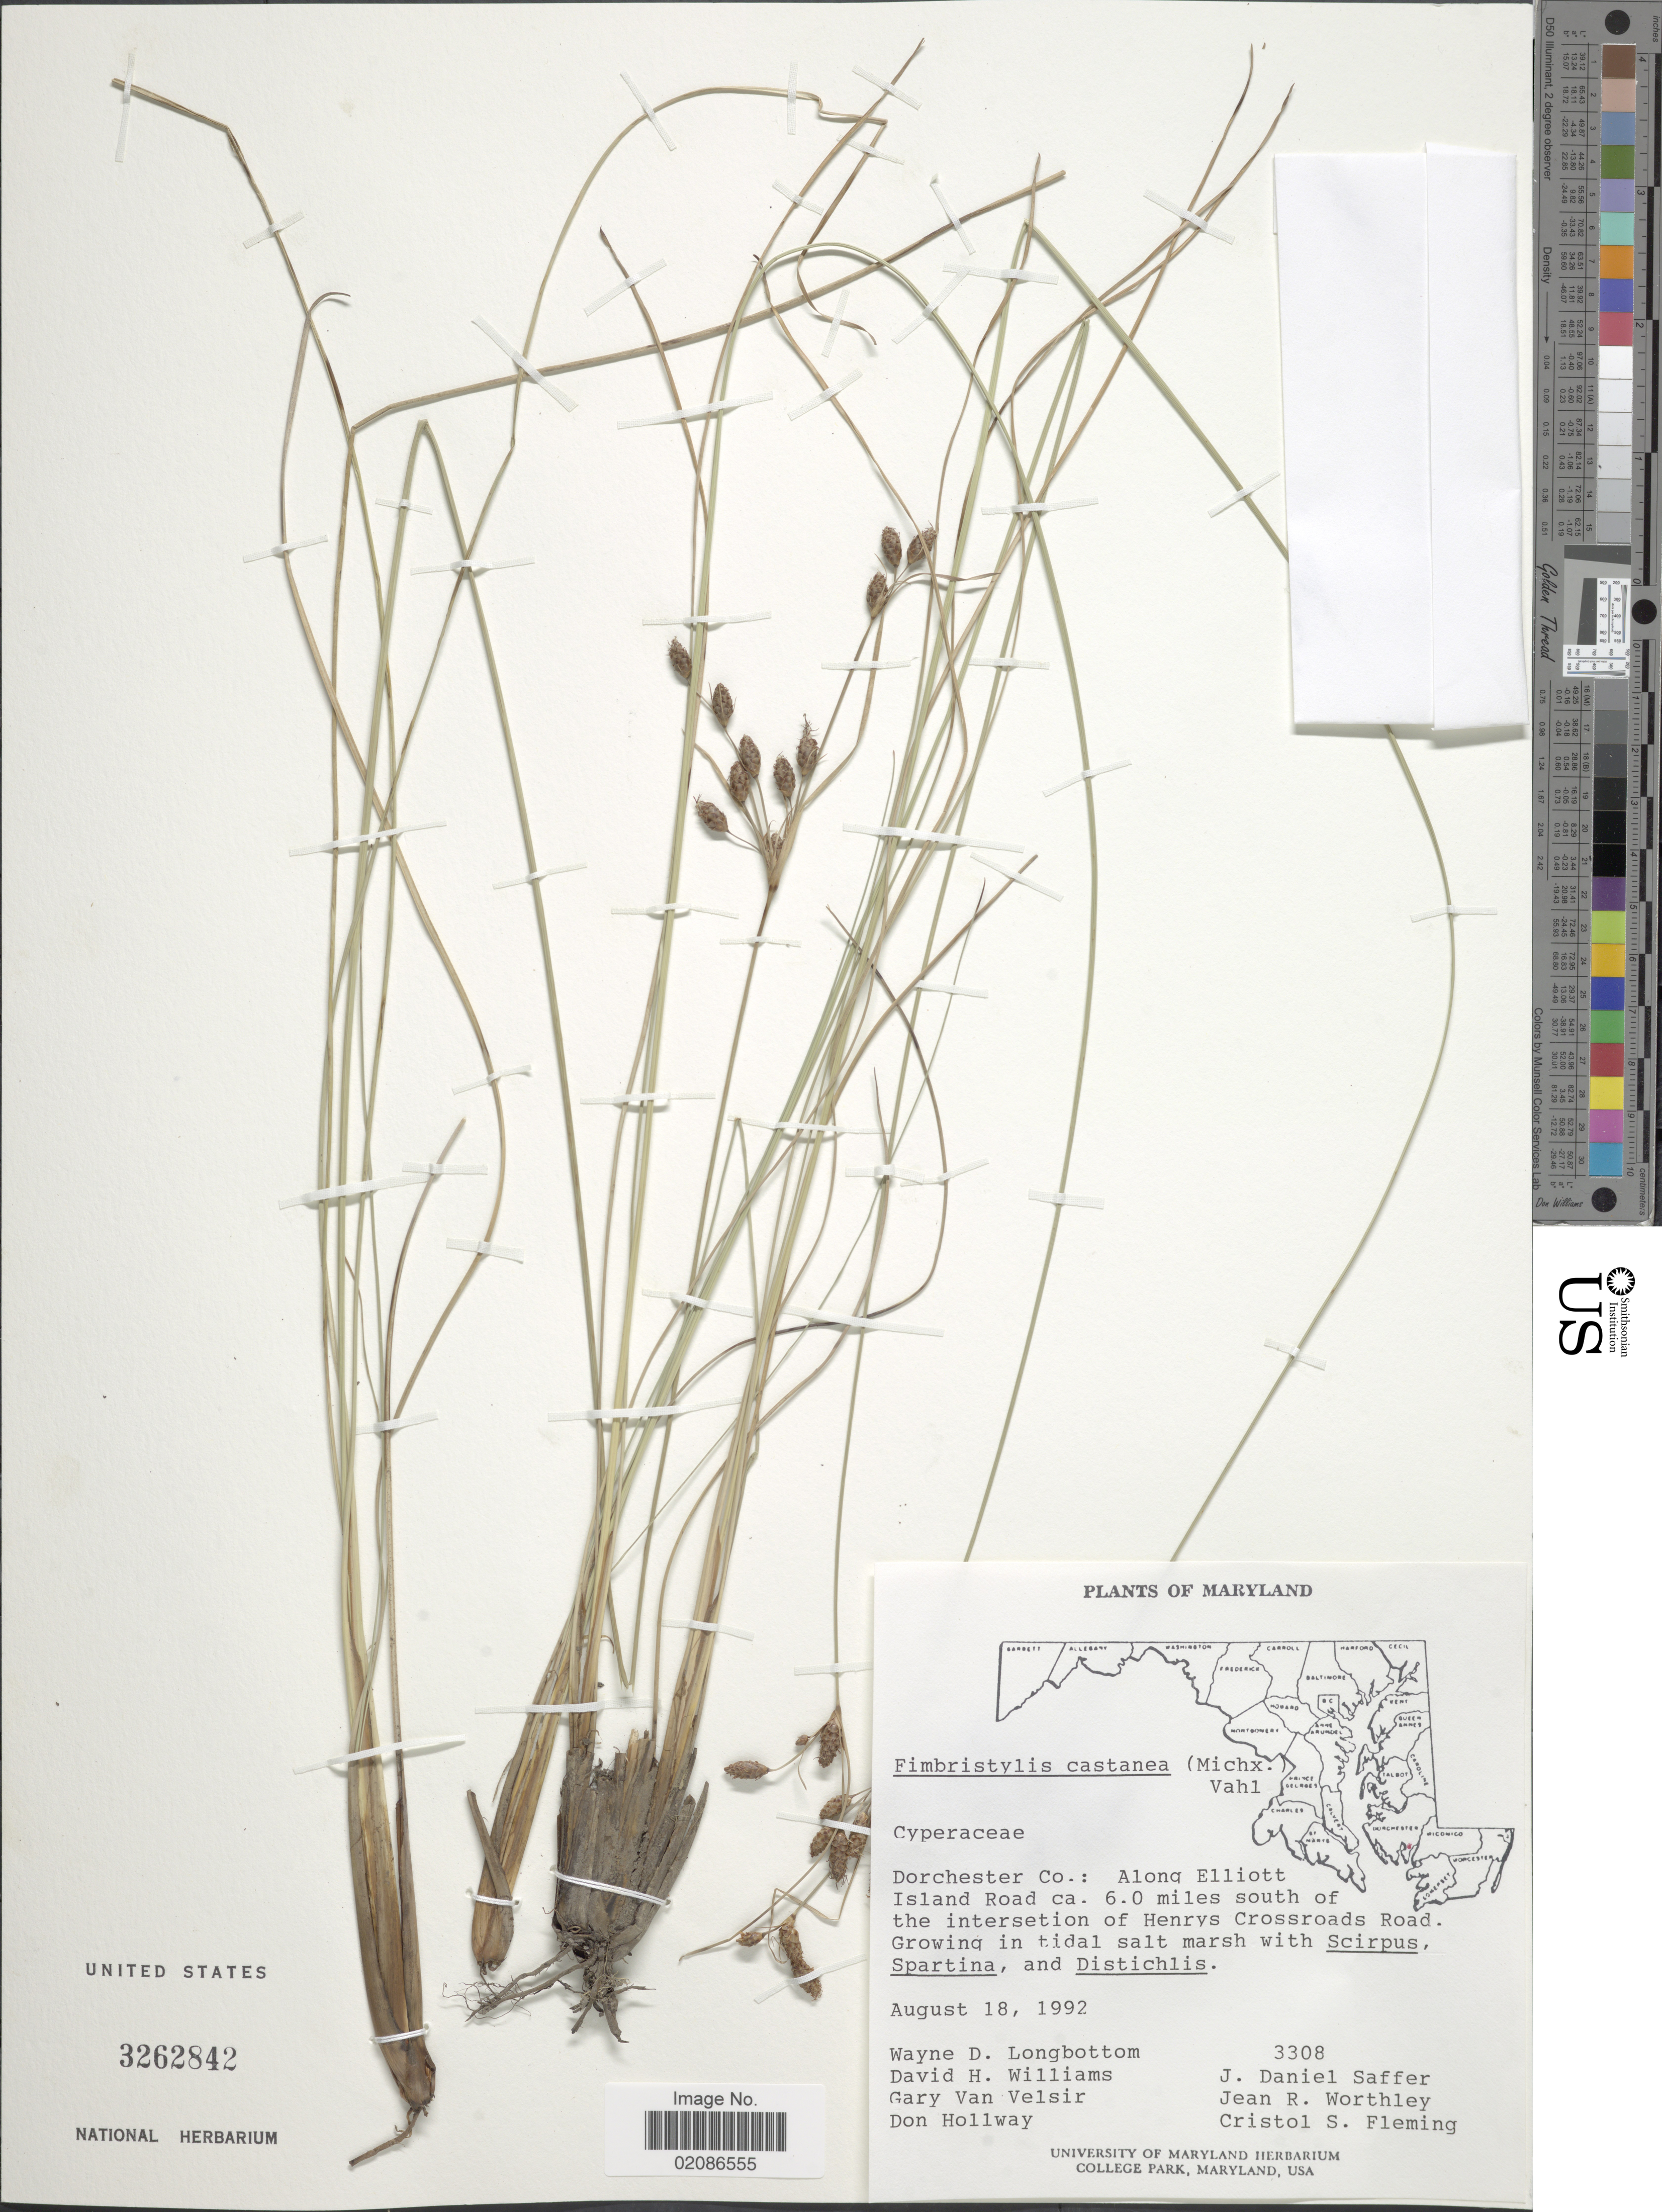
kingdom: Plantae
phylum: Tracheophyta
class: Liliopsida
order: Poales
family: Cyperaceae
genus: Fimbristylis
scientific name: Fimbristylis castanea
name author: (Michx.) Vahl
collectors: W. D. Longbottom, D. H. Williams, G. Van Velsir, D. Hollway & et al.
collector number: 3308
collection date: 1992-08-18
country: United States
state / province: Maryland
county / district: Dorchester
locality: Dorchester Co: Along Elliott Island Road ca. 6.0 miles south of the intersection of Henrys Crossroads Road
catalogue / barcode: US 3262842